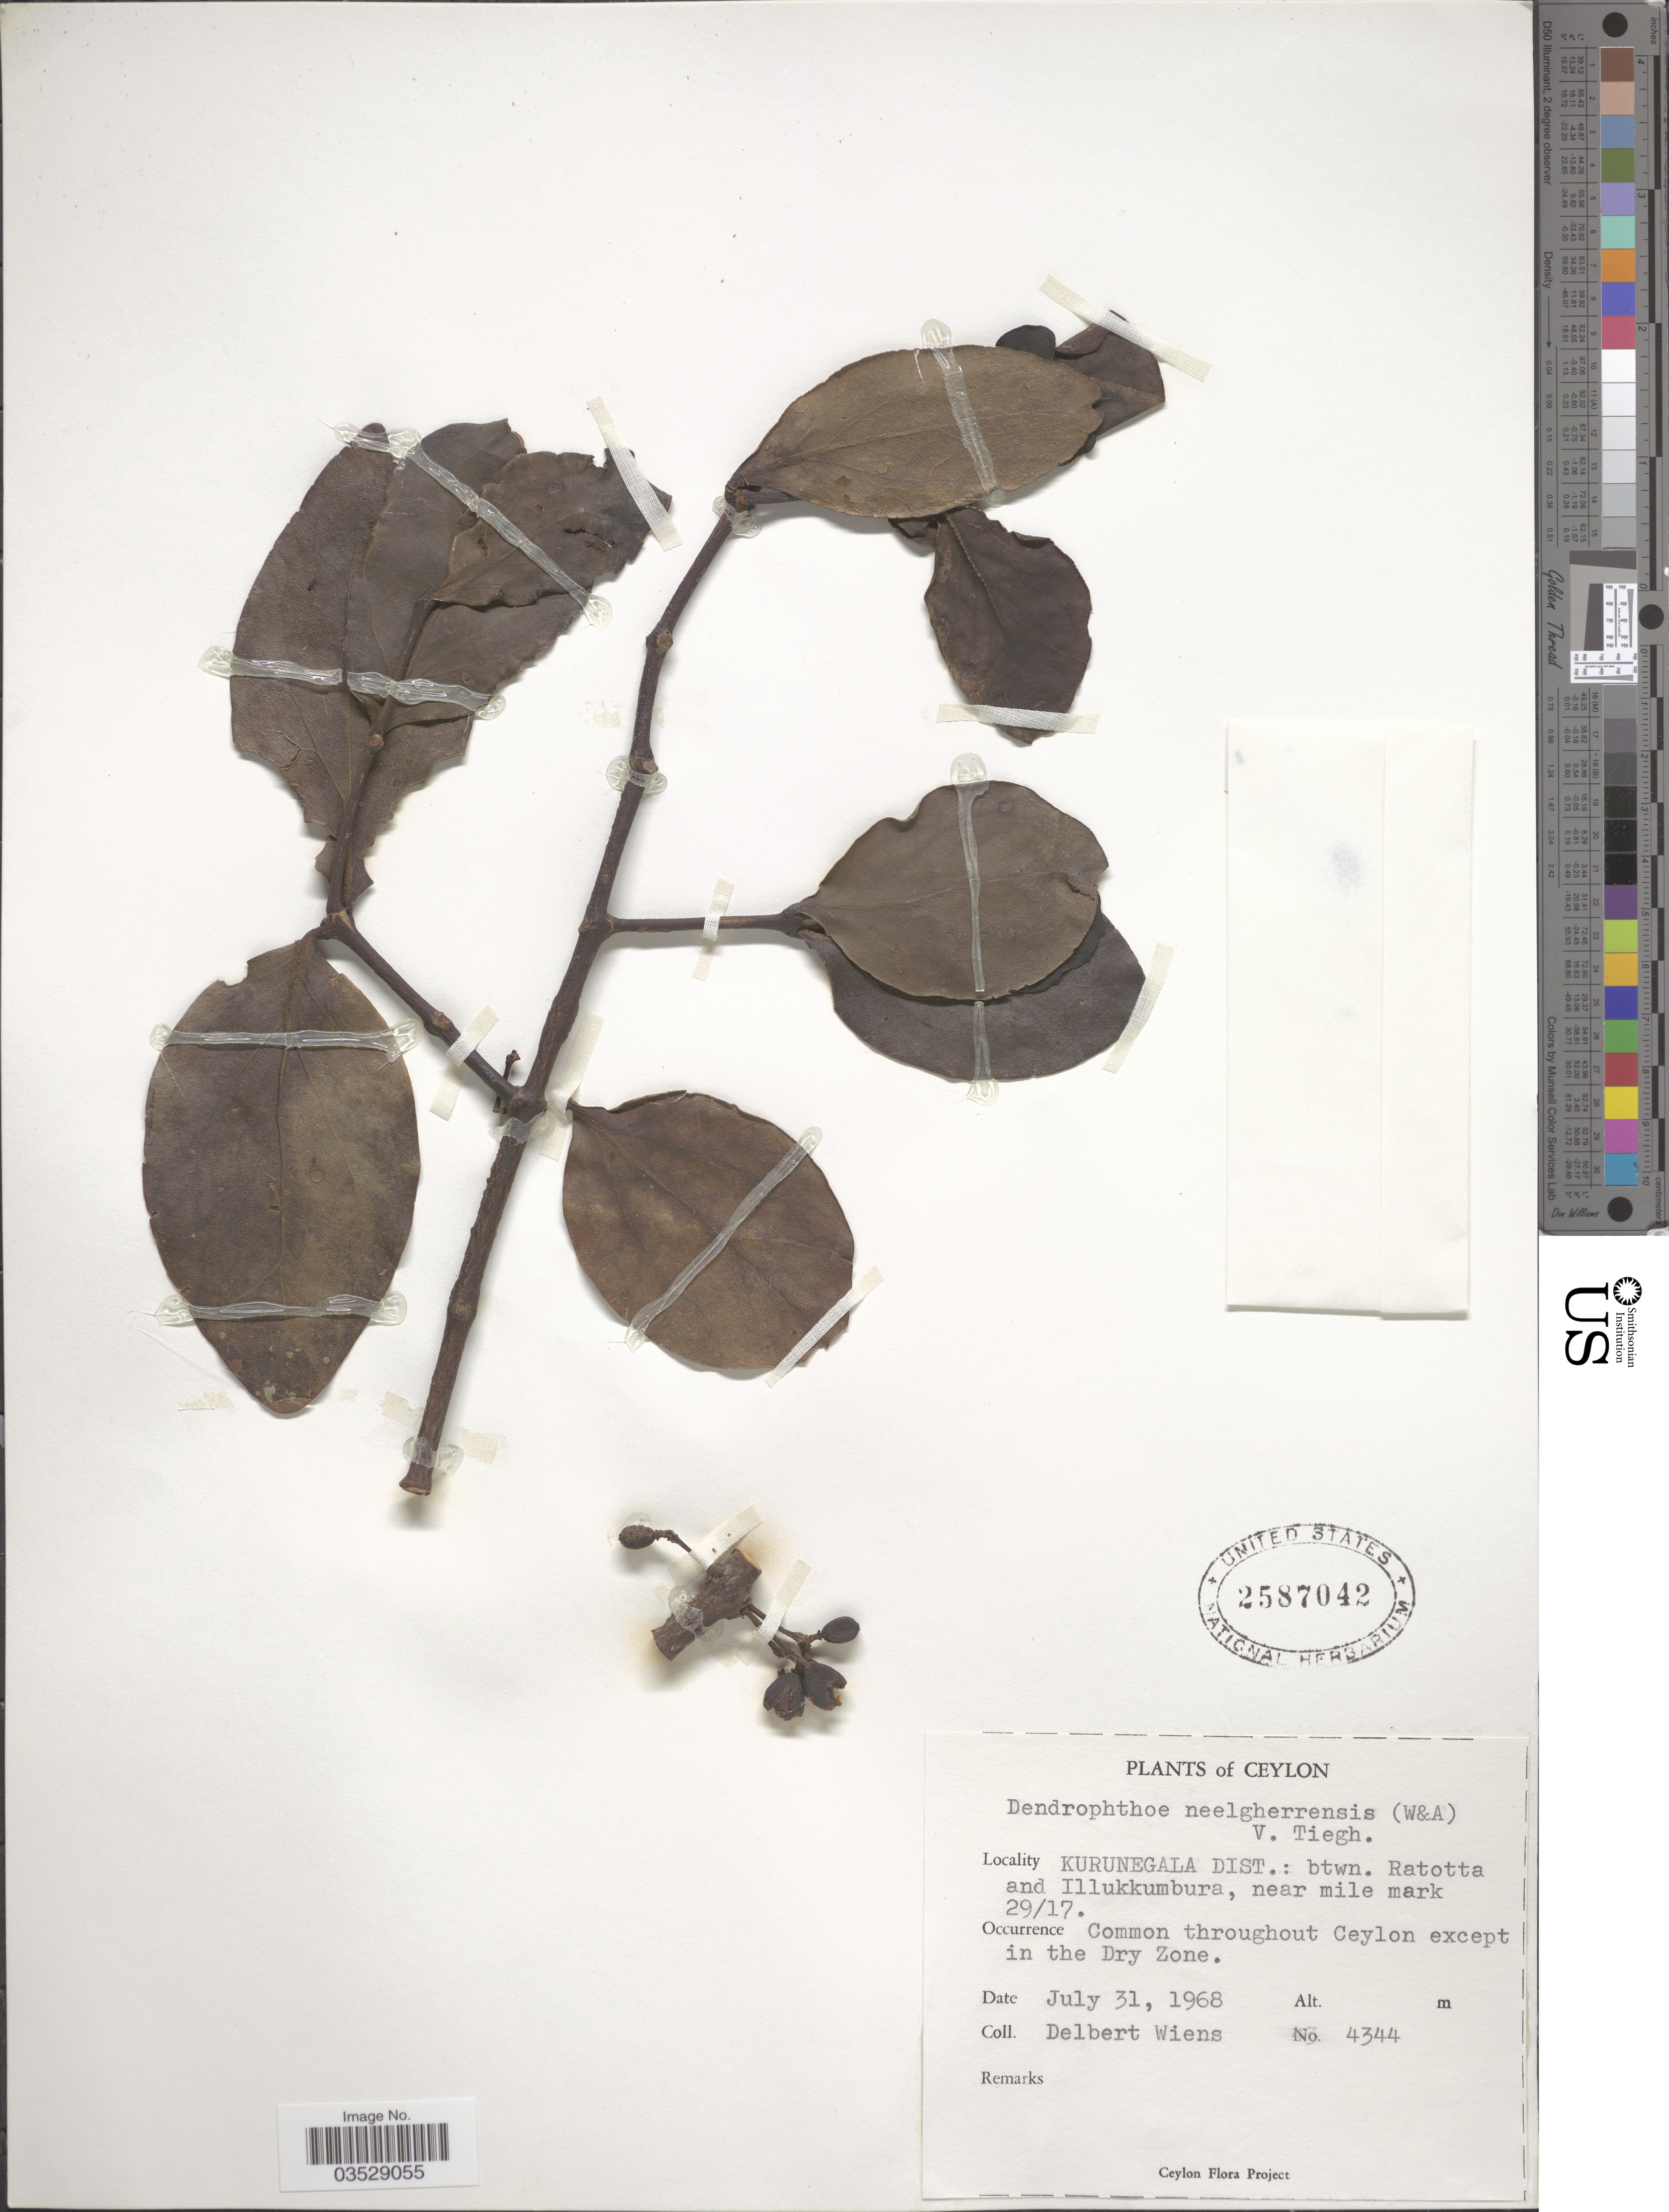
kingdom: Plantae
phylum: Tracheophyta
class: Magnoliopsida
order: Santalales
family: Loranthaceae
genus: Dendrophthoe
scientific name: Dendrophthoe trigona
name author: (Wight & Arn.) Danser ex Santapau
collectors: D. Wiens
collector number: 4344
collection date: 1968-07-31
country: Sri Lanka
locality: Ceylon. Kurunegala Dist.: btwn. Ratotta and Illukkumbura, near mile mark 29/17. Throughout Ceylon.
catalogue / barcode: US 2587042